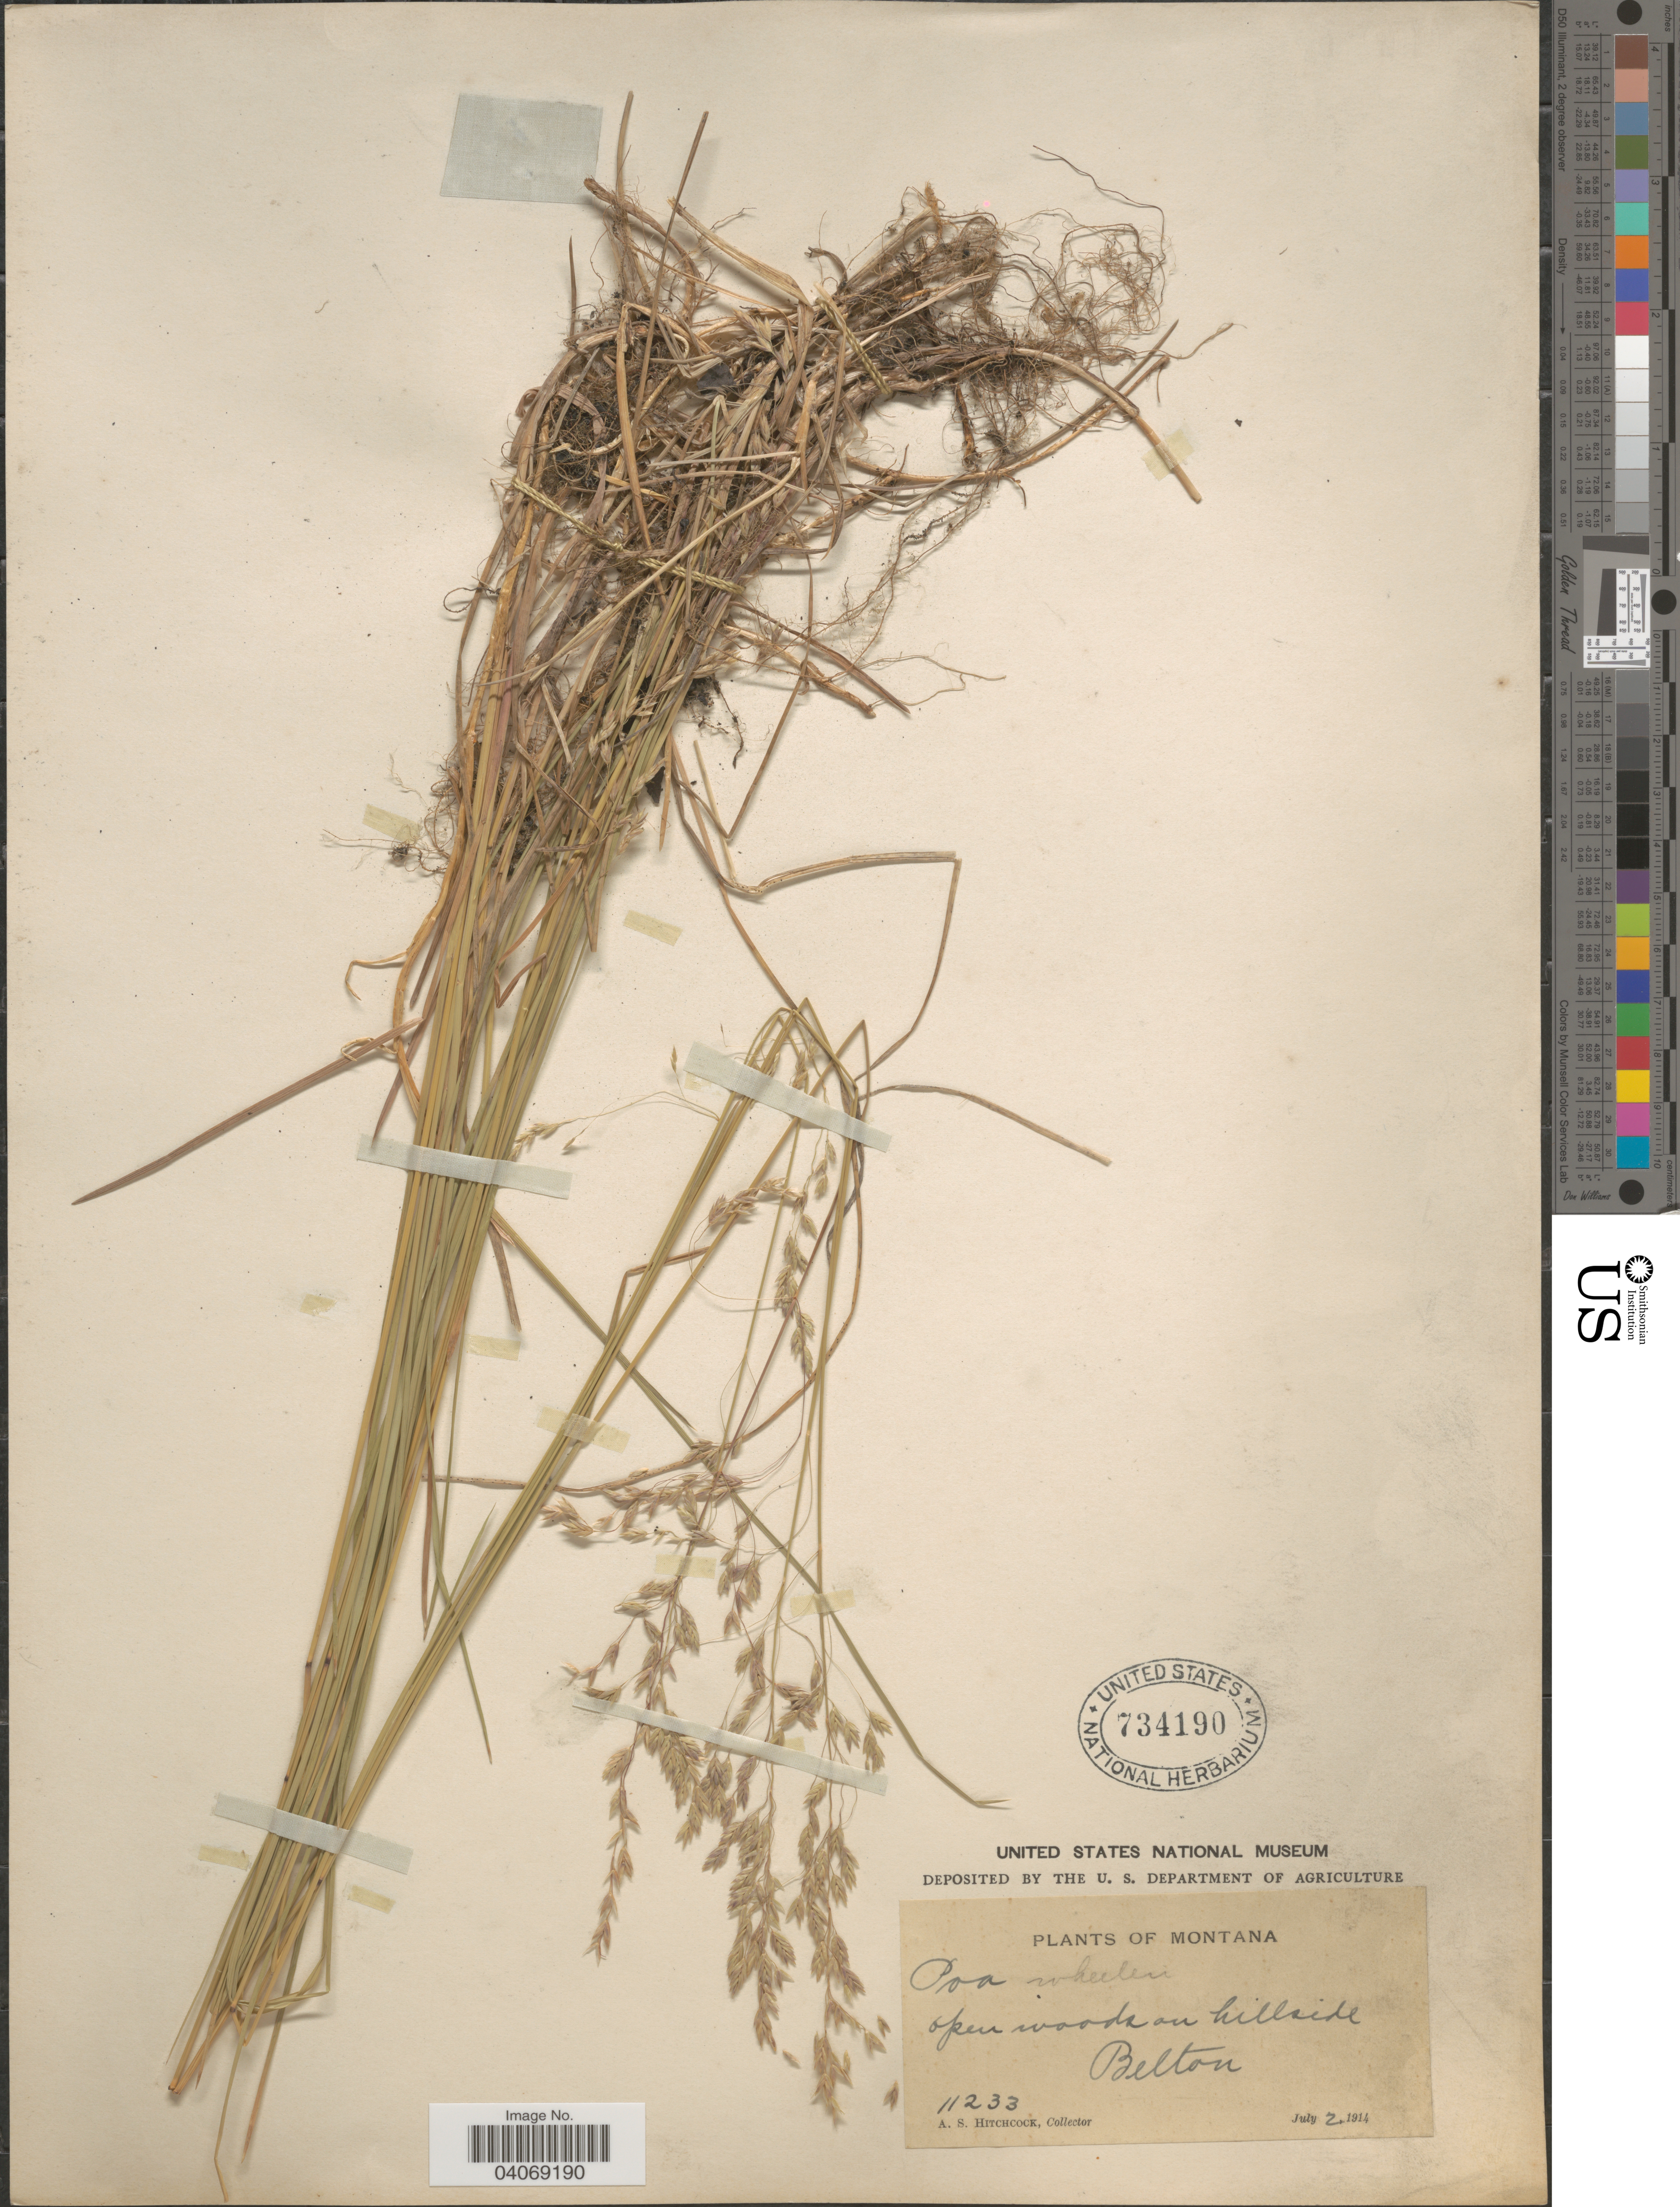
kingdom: Plantae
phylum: Tracheophyta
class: Liliopsida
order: Poales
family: Poaceae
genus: Poa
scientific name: Poa wheeleri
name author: Vasey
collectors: A. S. Hitchcock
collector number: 11233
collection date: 1914-07-02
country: United States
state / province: Montana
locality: Open woods on hillside. Belton.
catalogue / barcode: US 734190